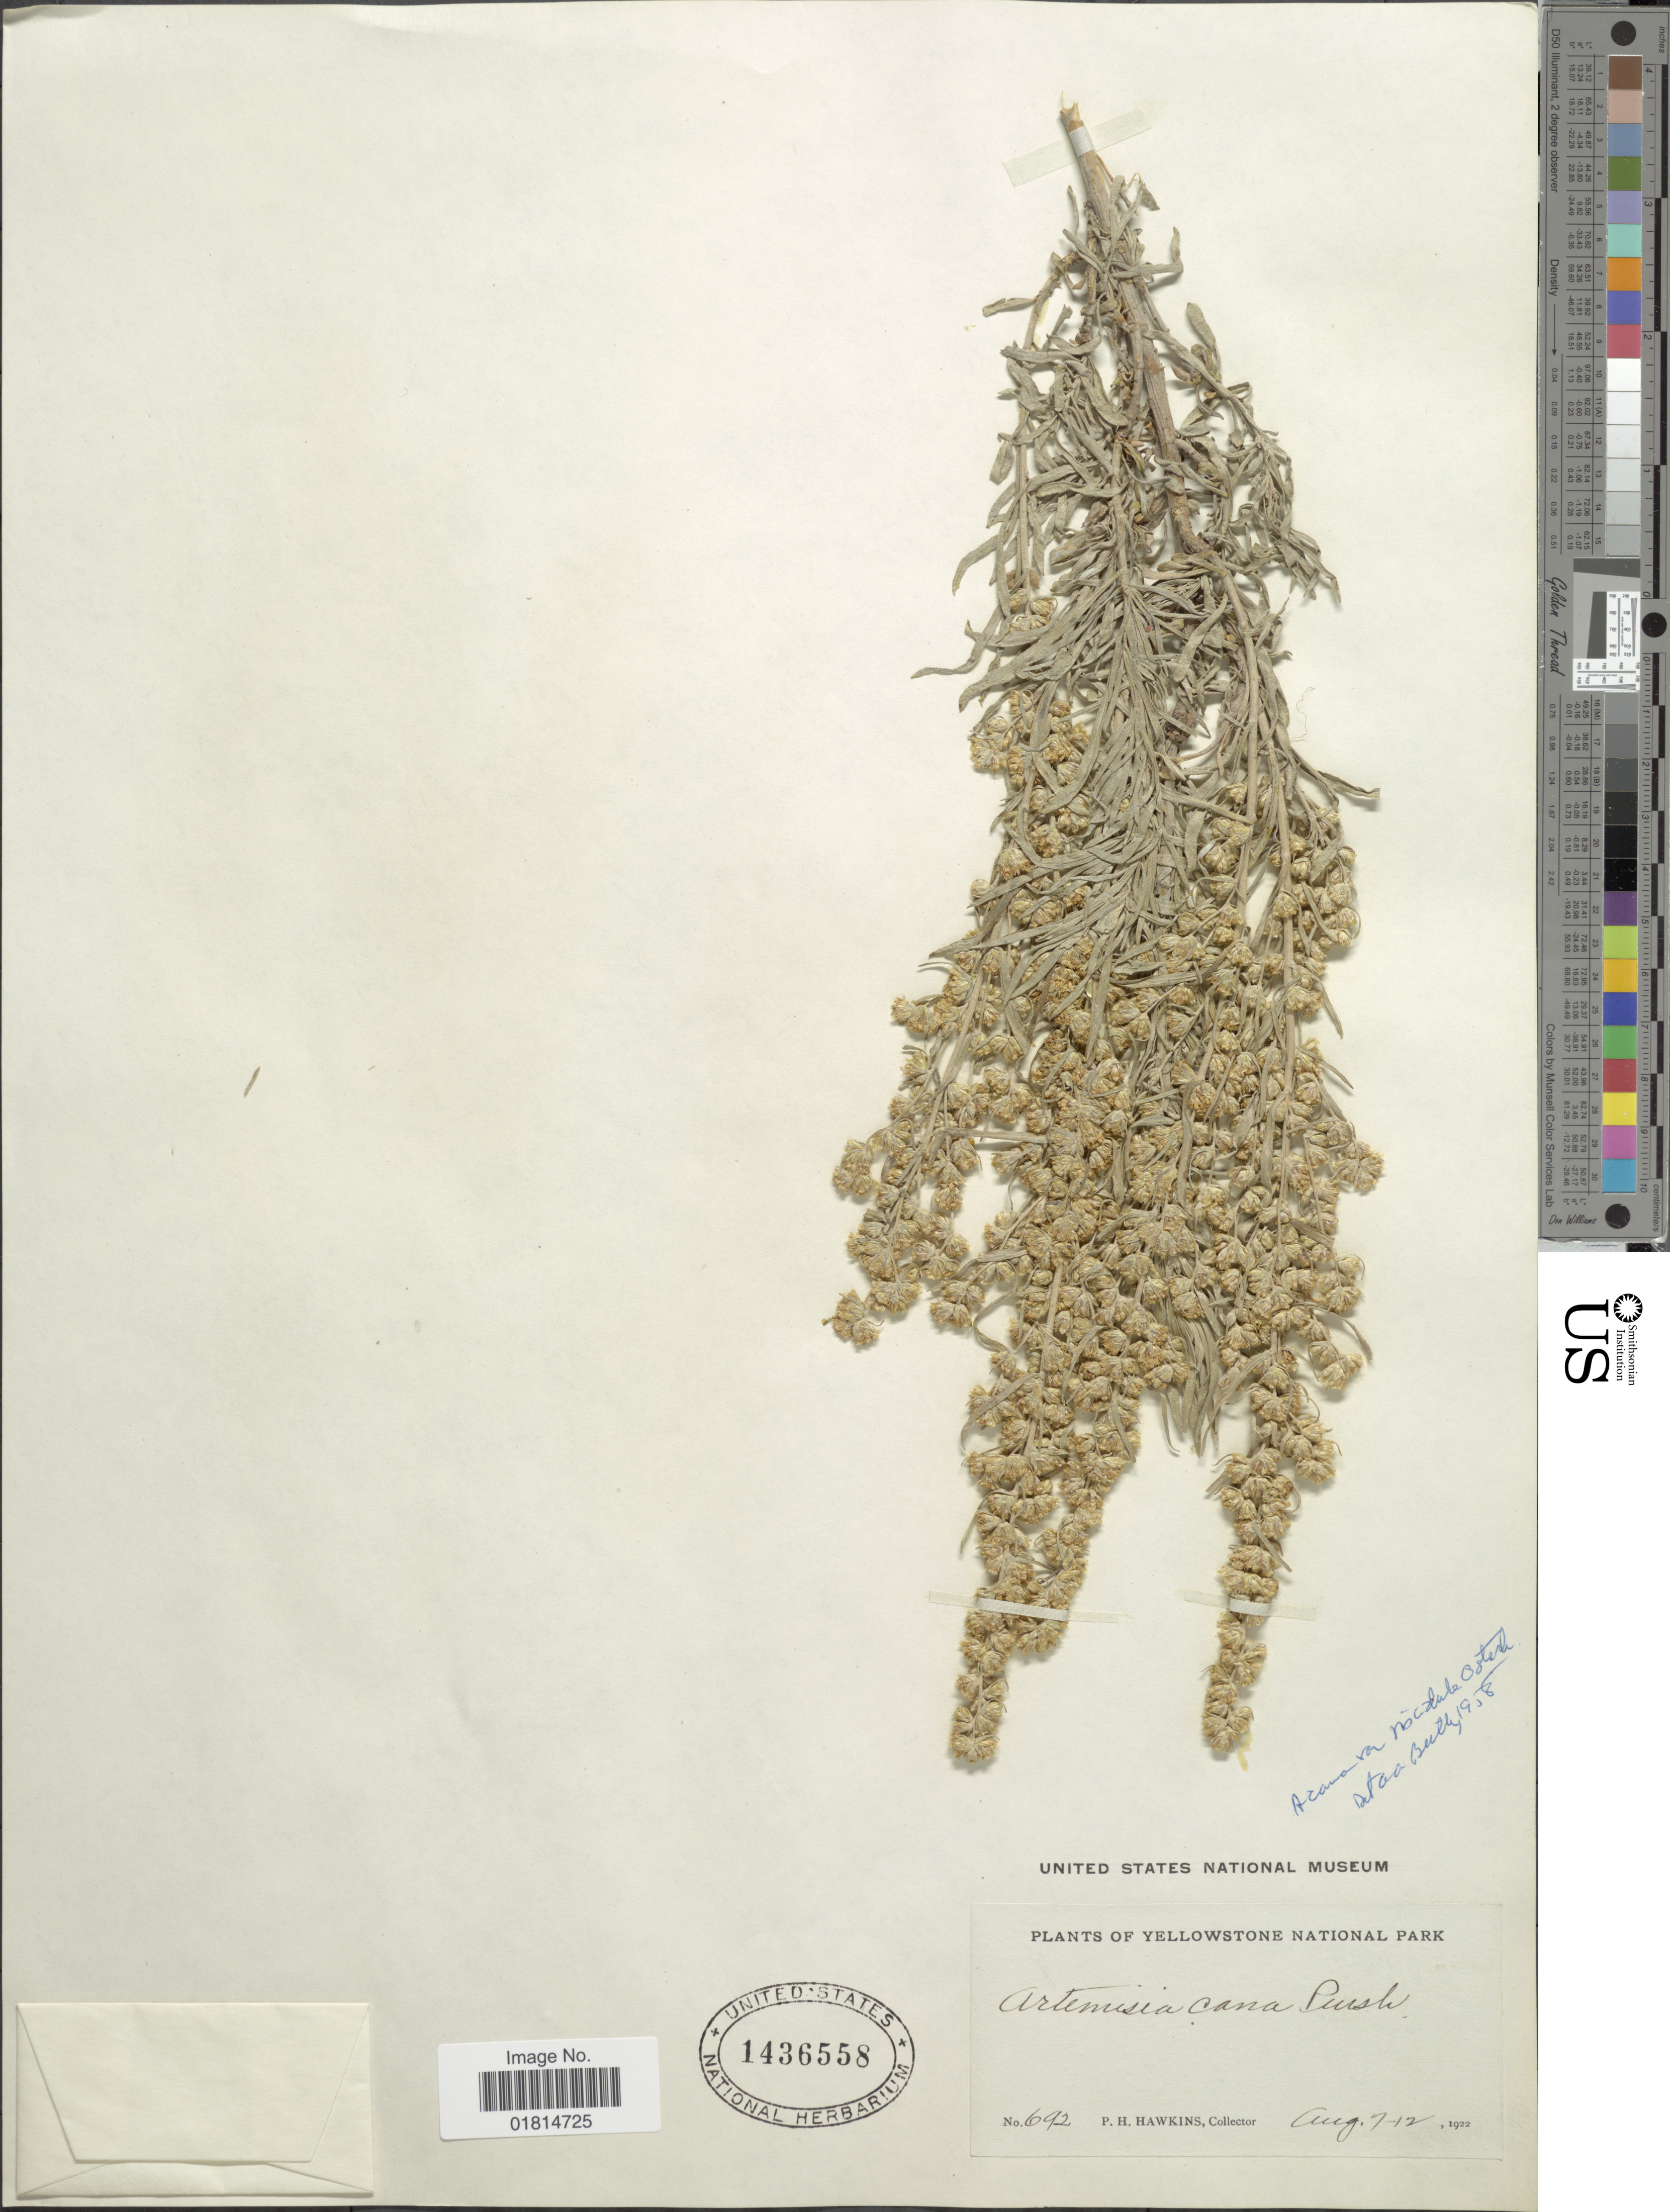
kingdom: Plantae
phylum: Tracheophyta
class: Magnoliopsida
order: Asterales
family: Asteraceae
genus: Artemisia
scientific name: Artemisia cana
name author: Pursh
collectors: P. Hawkins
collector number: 692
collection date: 1922-08-07/1922-08-12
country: United States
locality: Yellowstone National Park.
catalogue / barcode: US 1436558